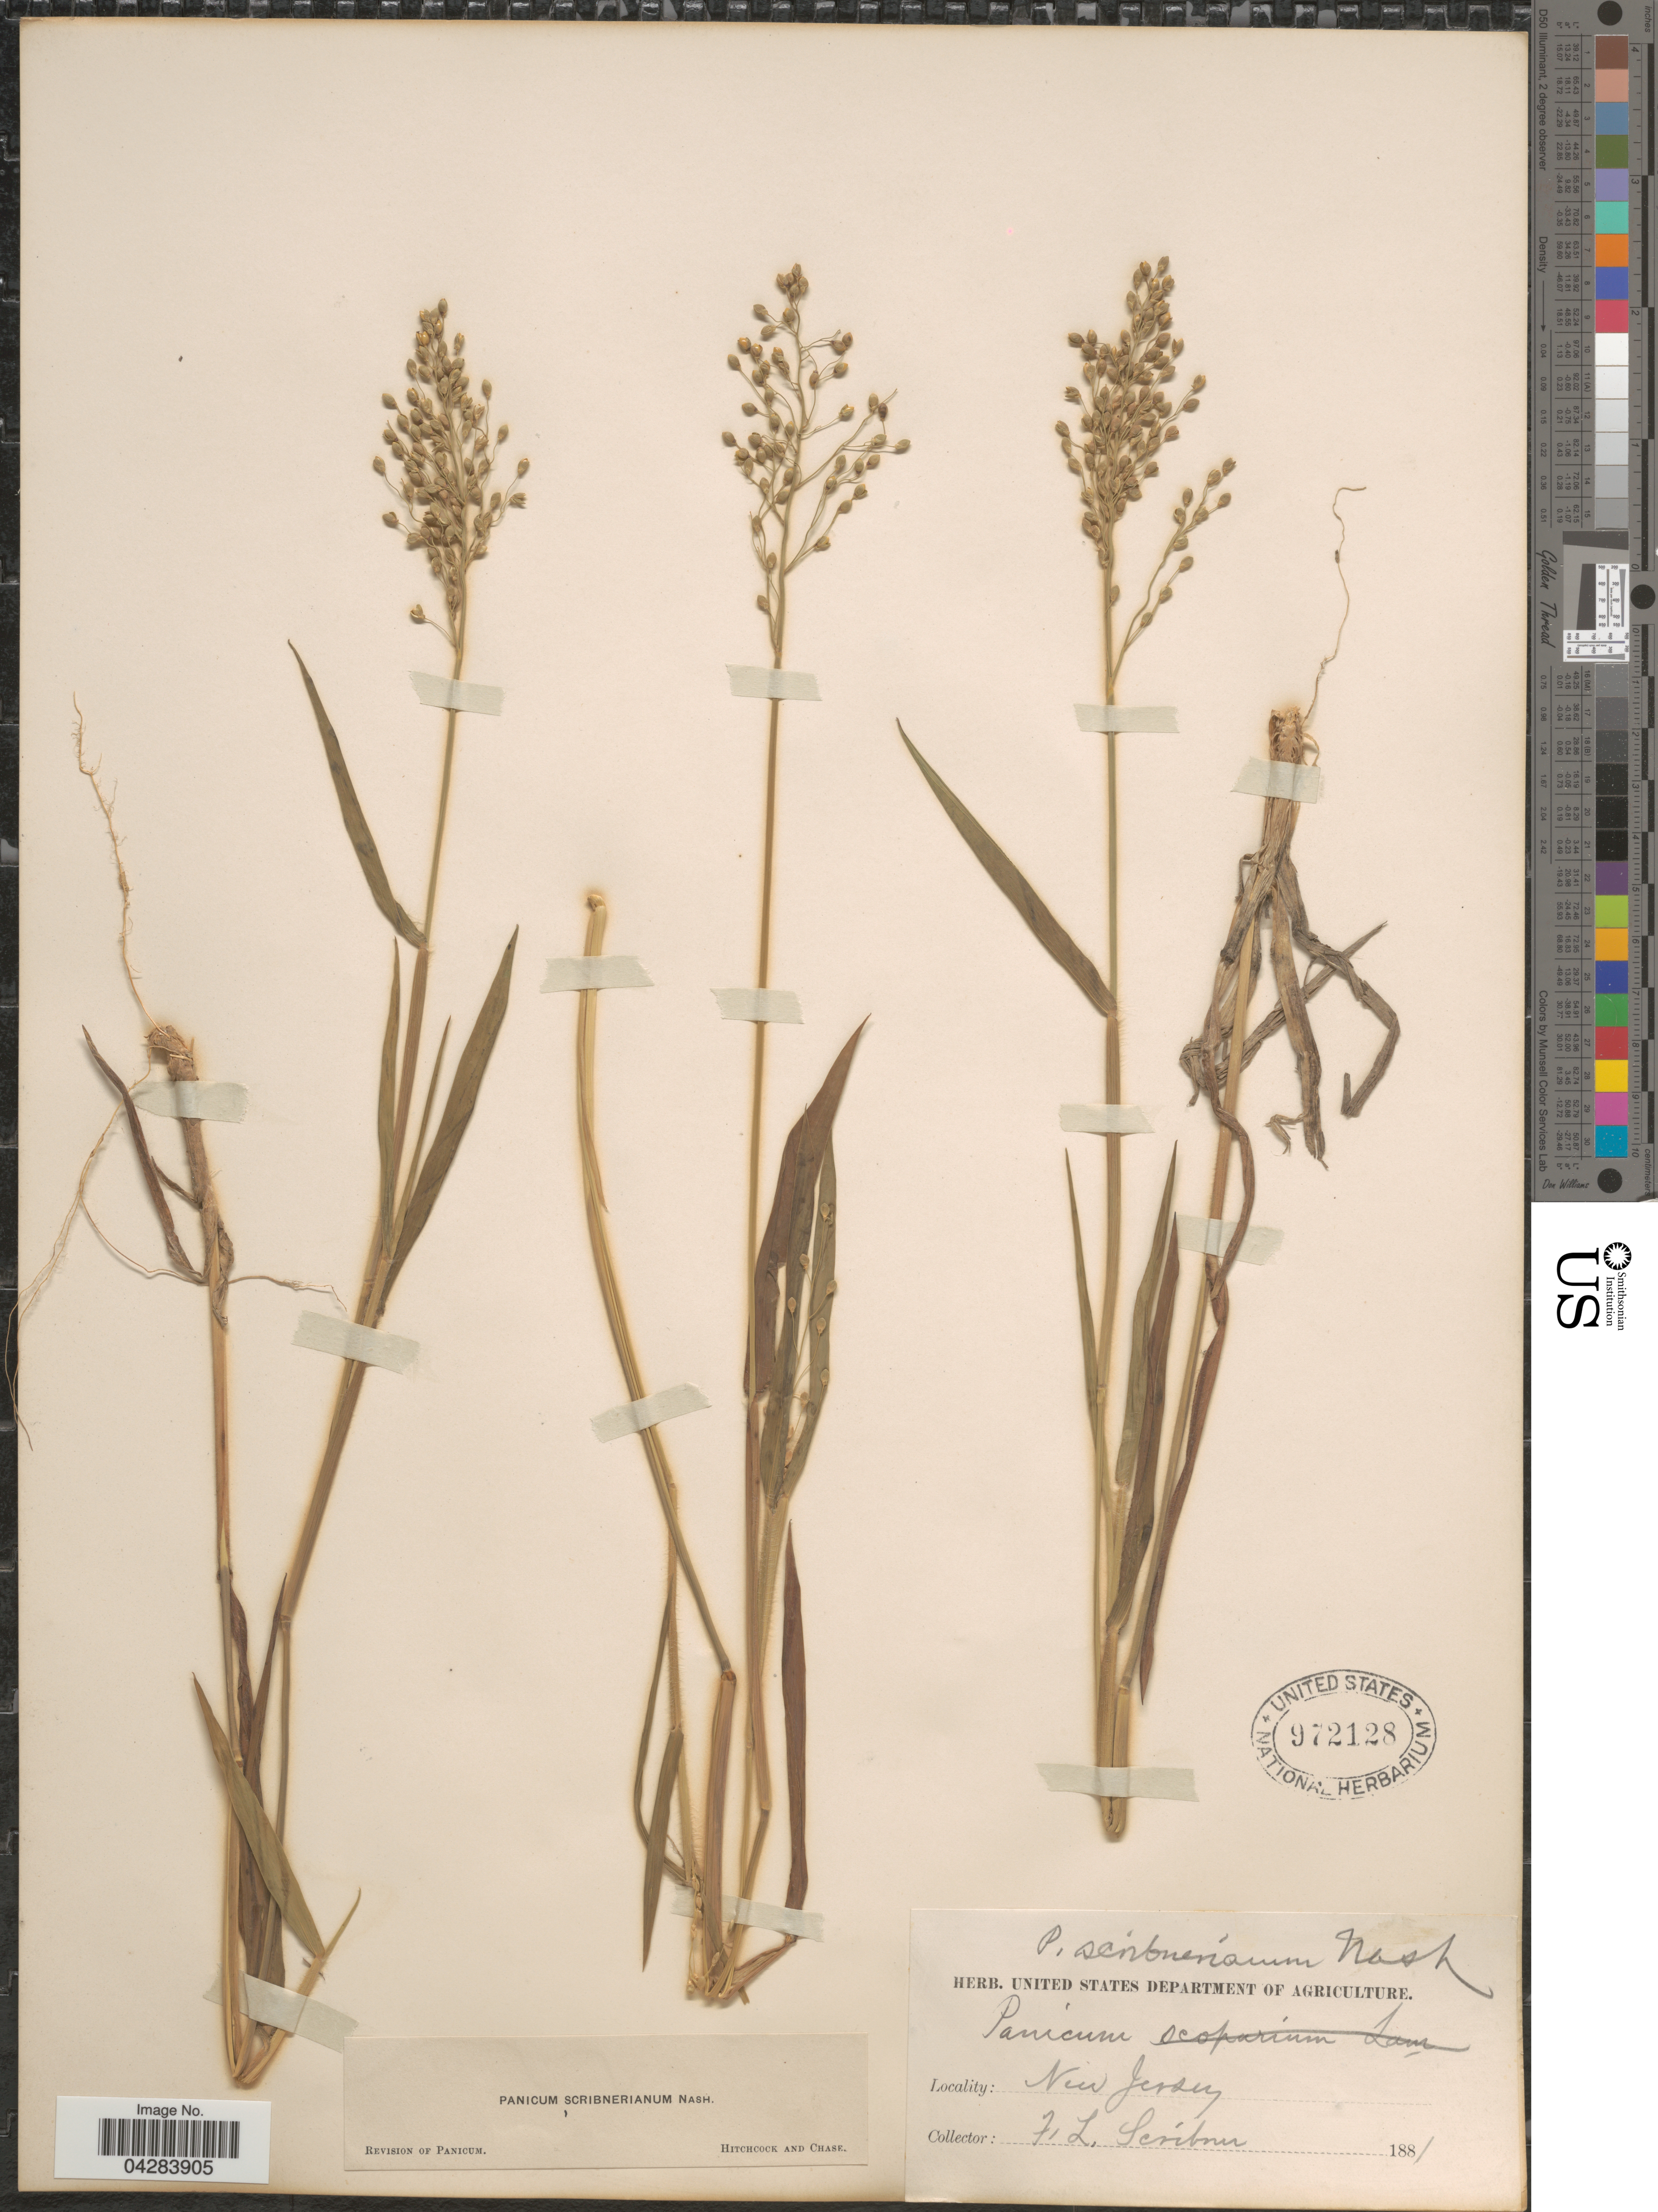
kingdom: Plantae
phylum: Tracheophyta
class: Liliopsida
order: Poales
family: Poaceae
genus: Dichanthelium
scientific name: Dichanthelium oligosanthes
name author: (Schult.) Gould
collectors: F. L. Scribner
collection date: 1881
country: United States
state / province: New Jersey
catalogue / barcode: US 972128